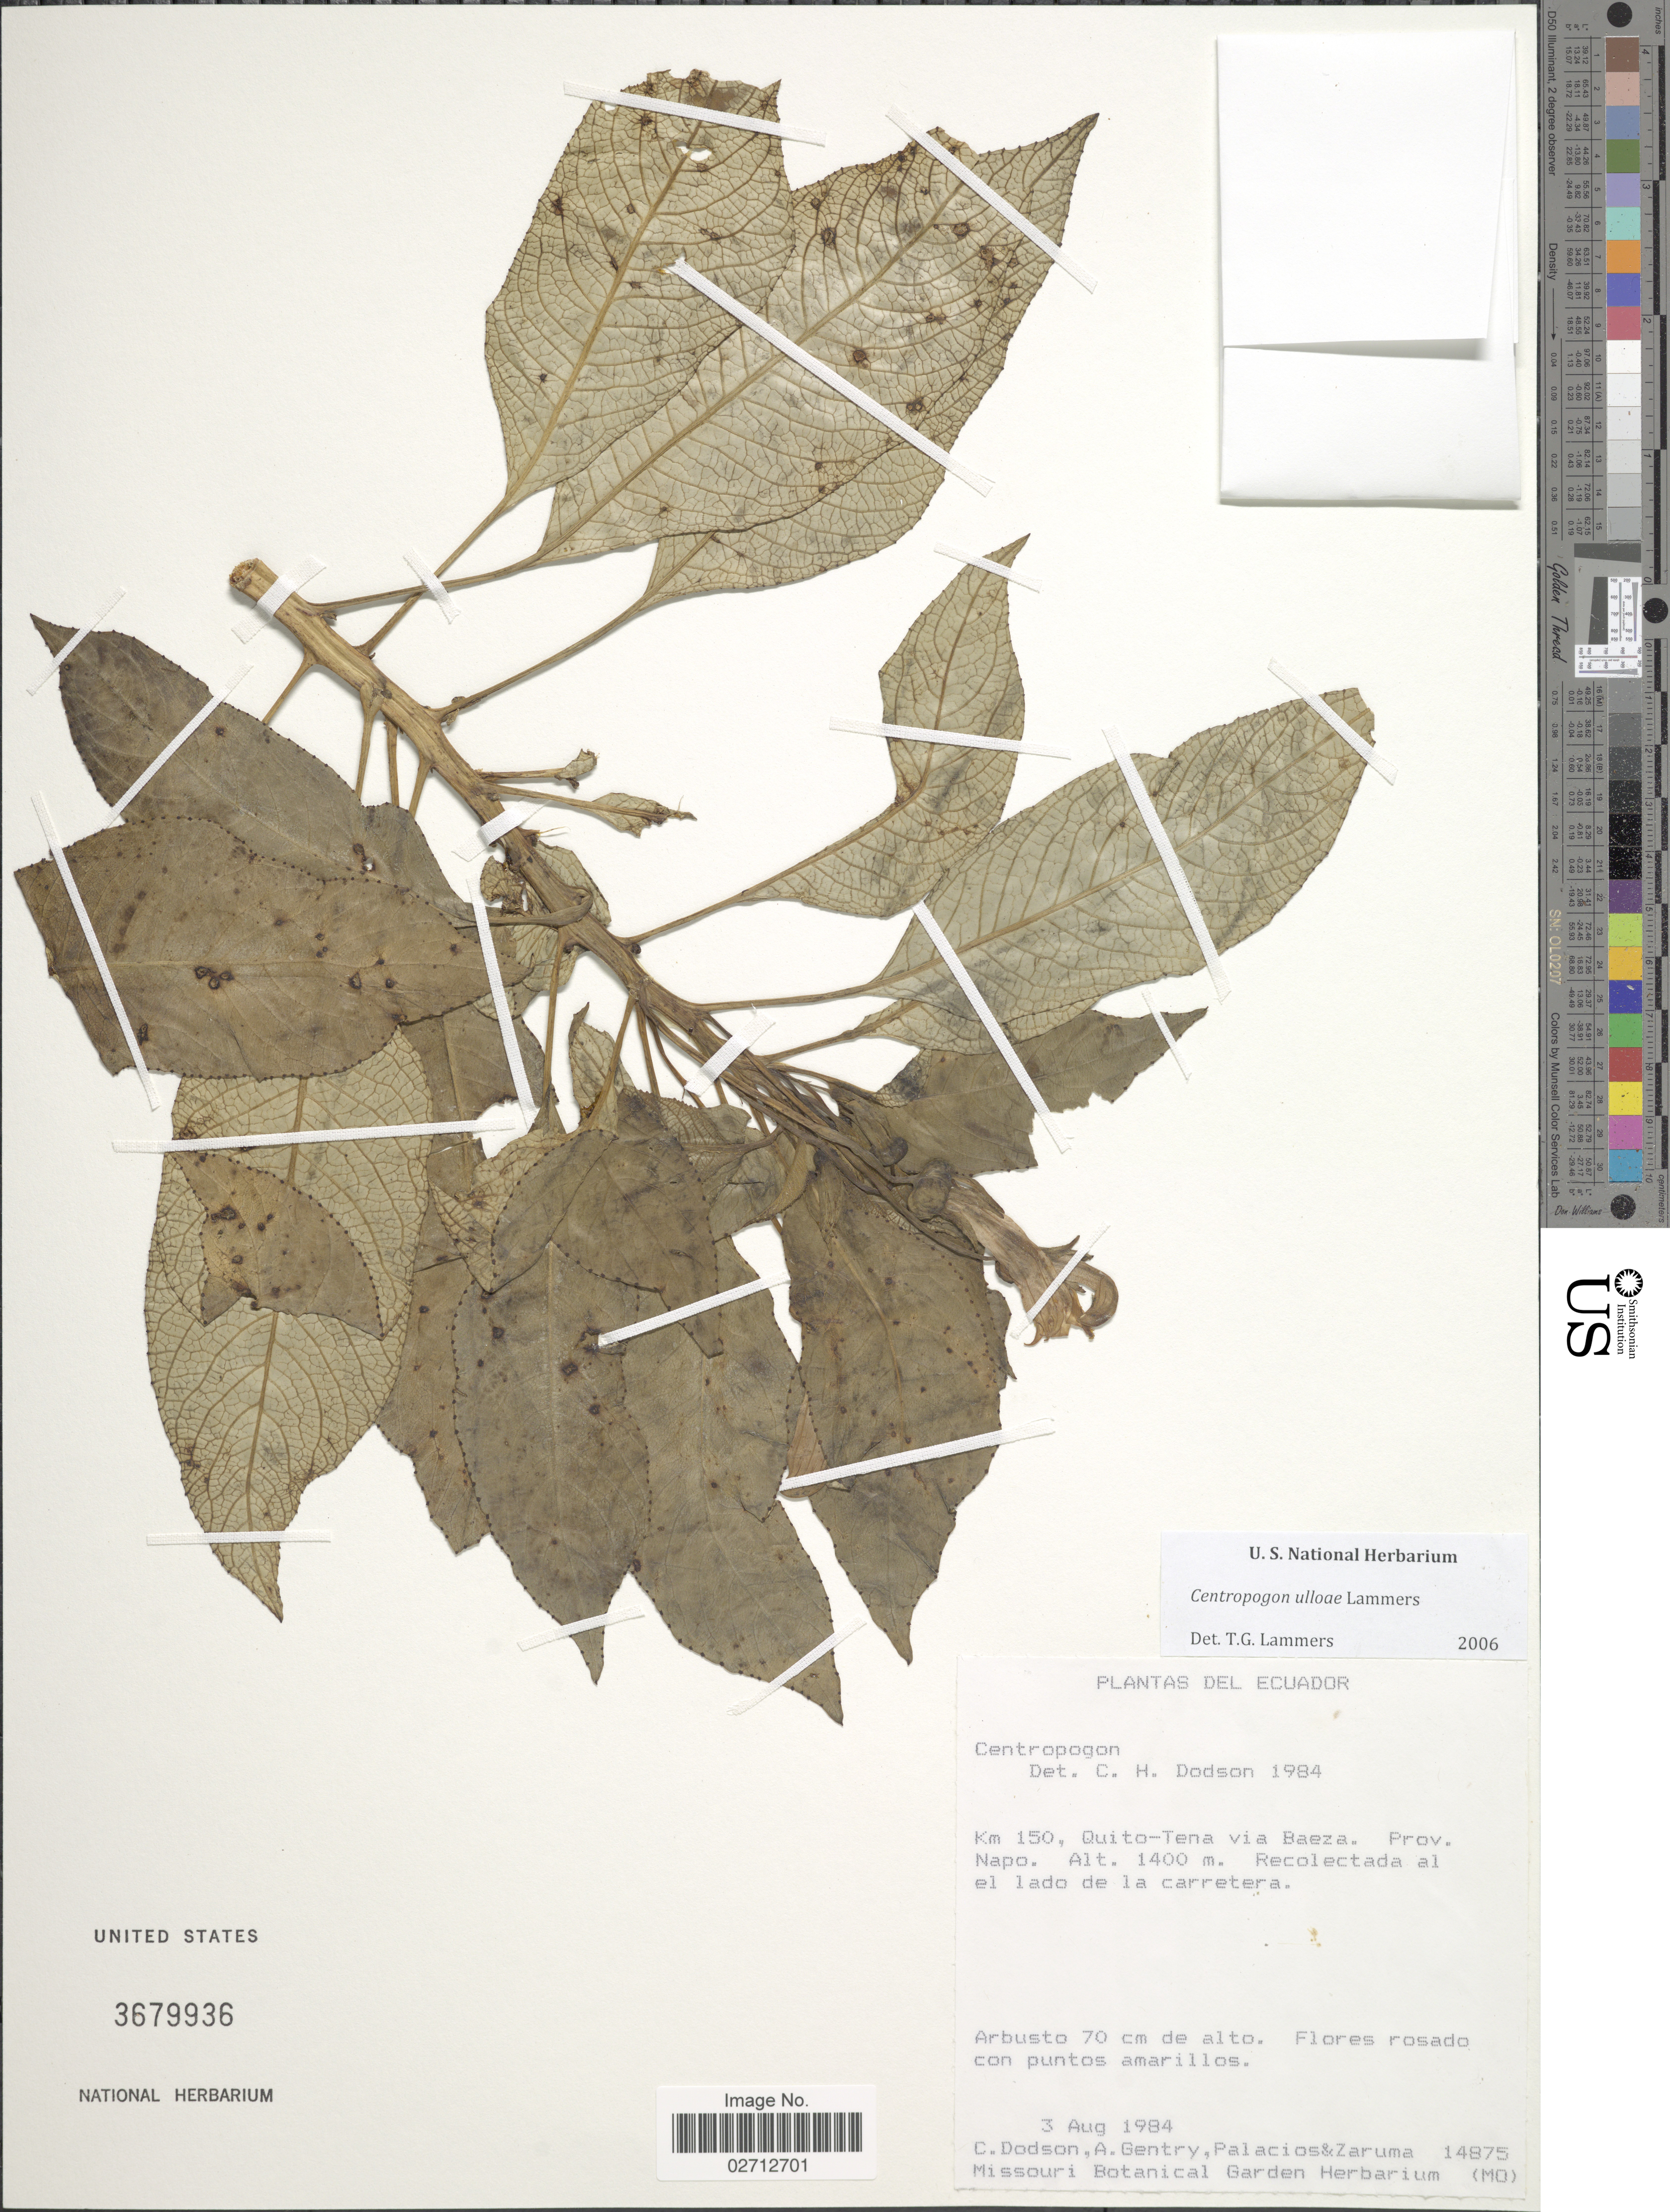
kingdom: Plantae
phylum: Tracheophyta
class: Magnoliopsida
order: Asterales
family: Campanulaceae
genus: Centropogon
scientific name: Centropogon ulloae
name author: Lammers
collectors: C. Dodson, A. H. Gentry, Palacios, -- & -. Zaruma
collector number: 14875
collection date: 1984-08-03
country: Ecuador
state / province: Napo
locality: Km 150, Quito-Tena via Baeza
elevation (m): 1400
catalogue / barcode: US 3679936